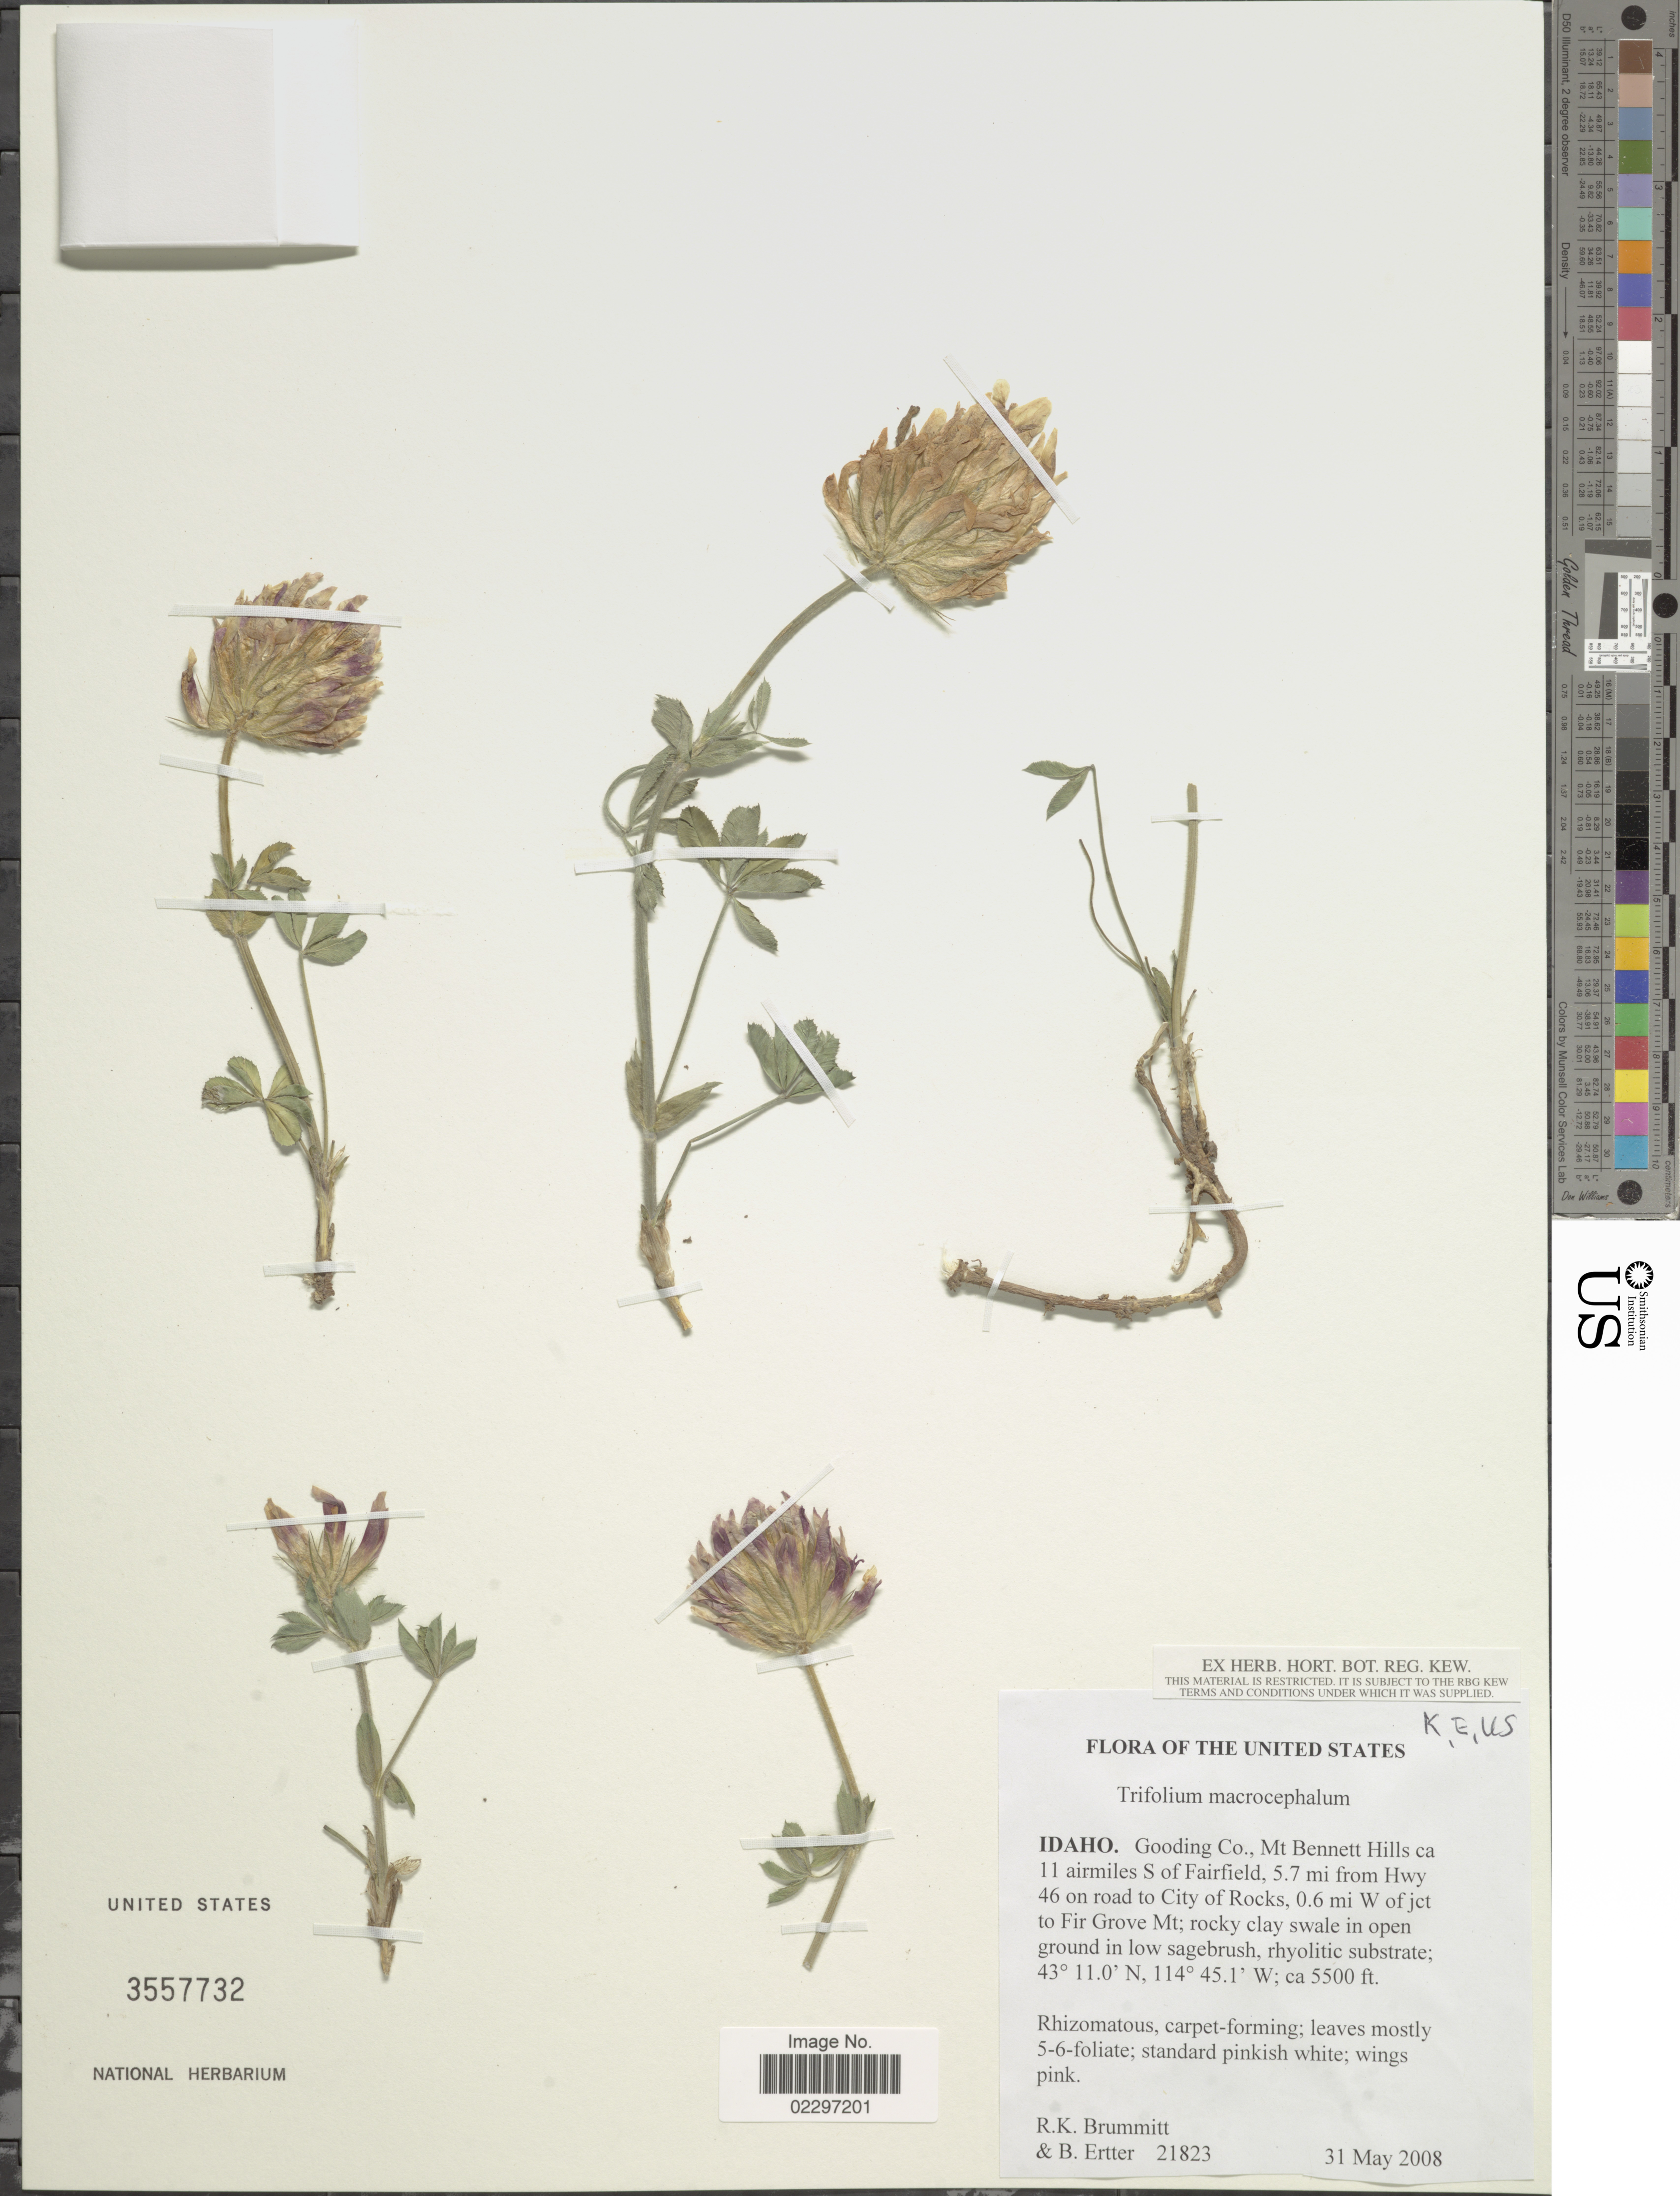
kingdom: Plantae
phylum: Tracheophyta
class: Magnoliopsida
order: Fabales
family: Fabaceae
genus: Trifolium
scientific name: Trifolium macrocephalum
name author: (Pursh) Poir.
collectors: R. K. Brummitt & B. Ertter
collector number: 21823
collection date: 2008-05-31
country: United States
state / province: Idaho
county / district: Gooding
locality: Mt Bennett Hills ca 11 airmiles S of Fairfield, 5.7 mi from Hwy 46 on road to City of Rocksw, 0.6 mi W of jct to Fir Grove Mt.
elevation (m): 1676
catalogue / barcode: US 3557732